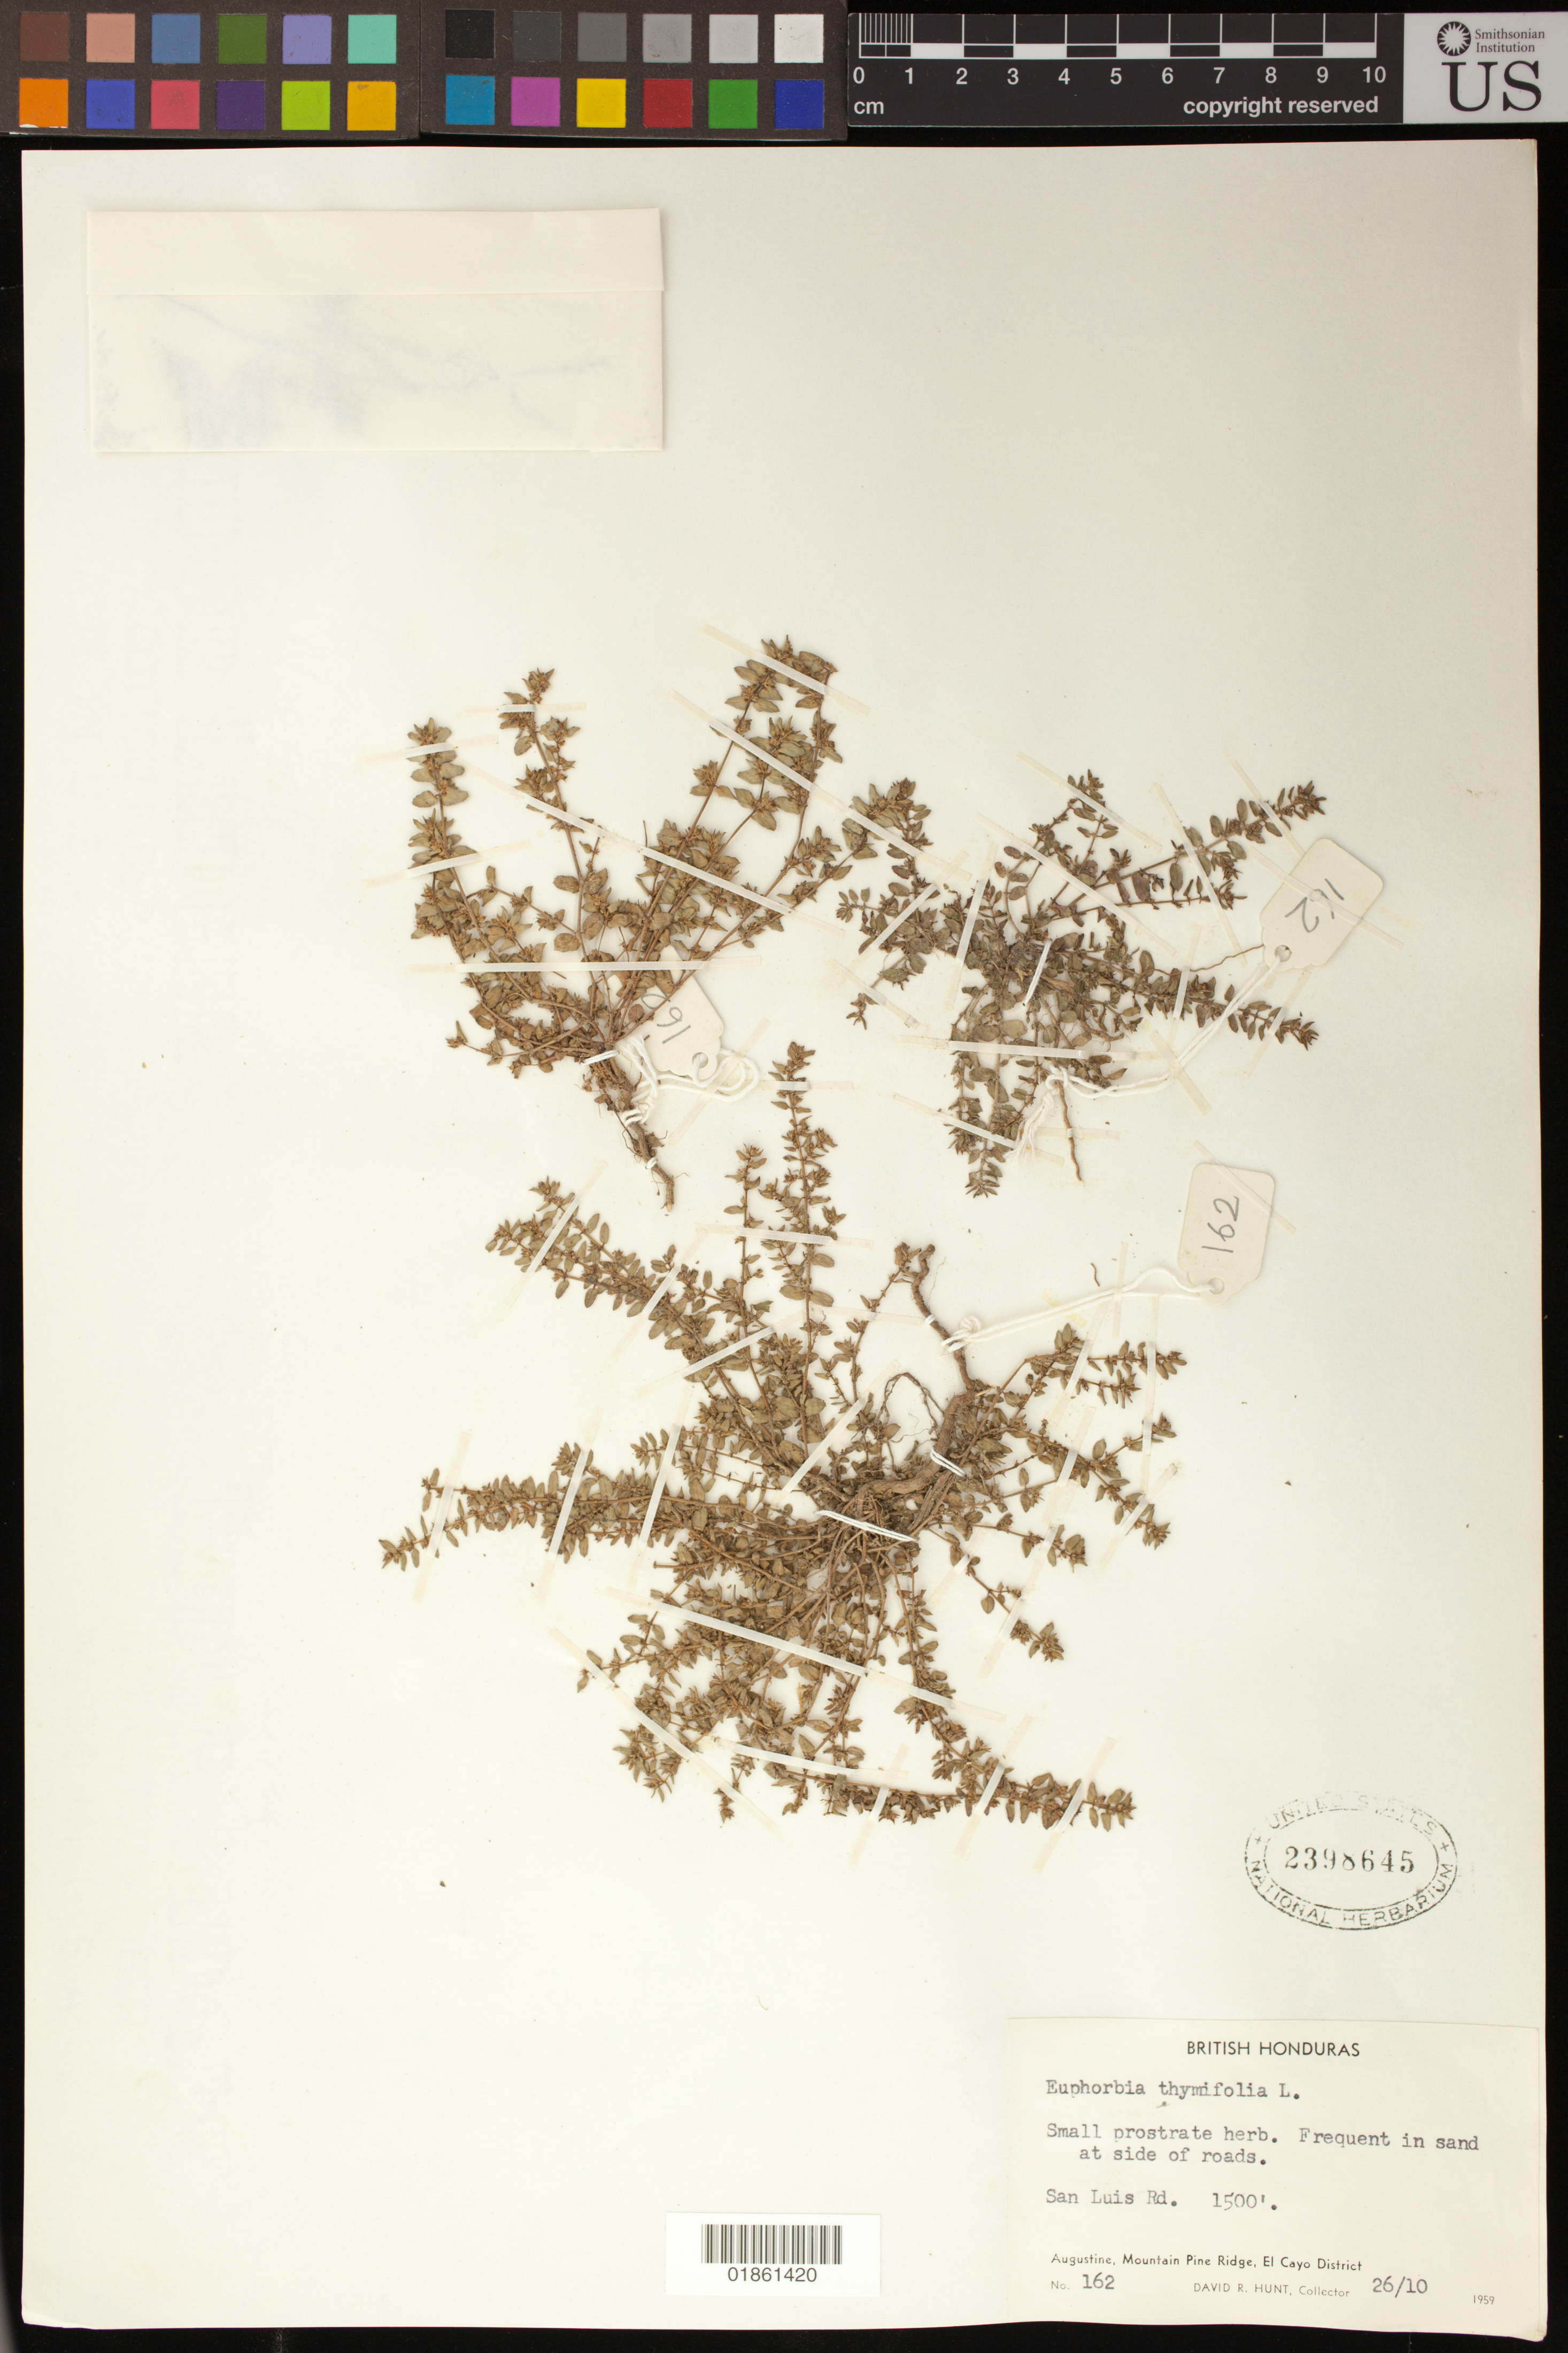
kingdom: Plantae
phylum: Tracheophyta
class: Magnoliopsida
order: Malpighiales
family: Euphorbiaceae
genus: Euphorbia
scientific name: Euphorbia thymifolia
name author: L.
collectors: D. R. Hunt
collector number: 162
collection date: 1959-10-26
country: Belize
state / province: Cayo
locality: Augustine, Mountain Pine Ridge. San Luis Rd.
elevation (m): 457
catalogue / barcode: US 2398645